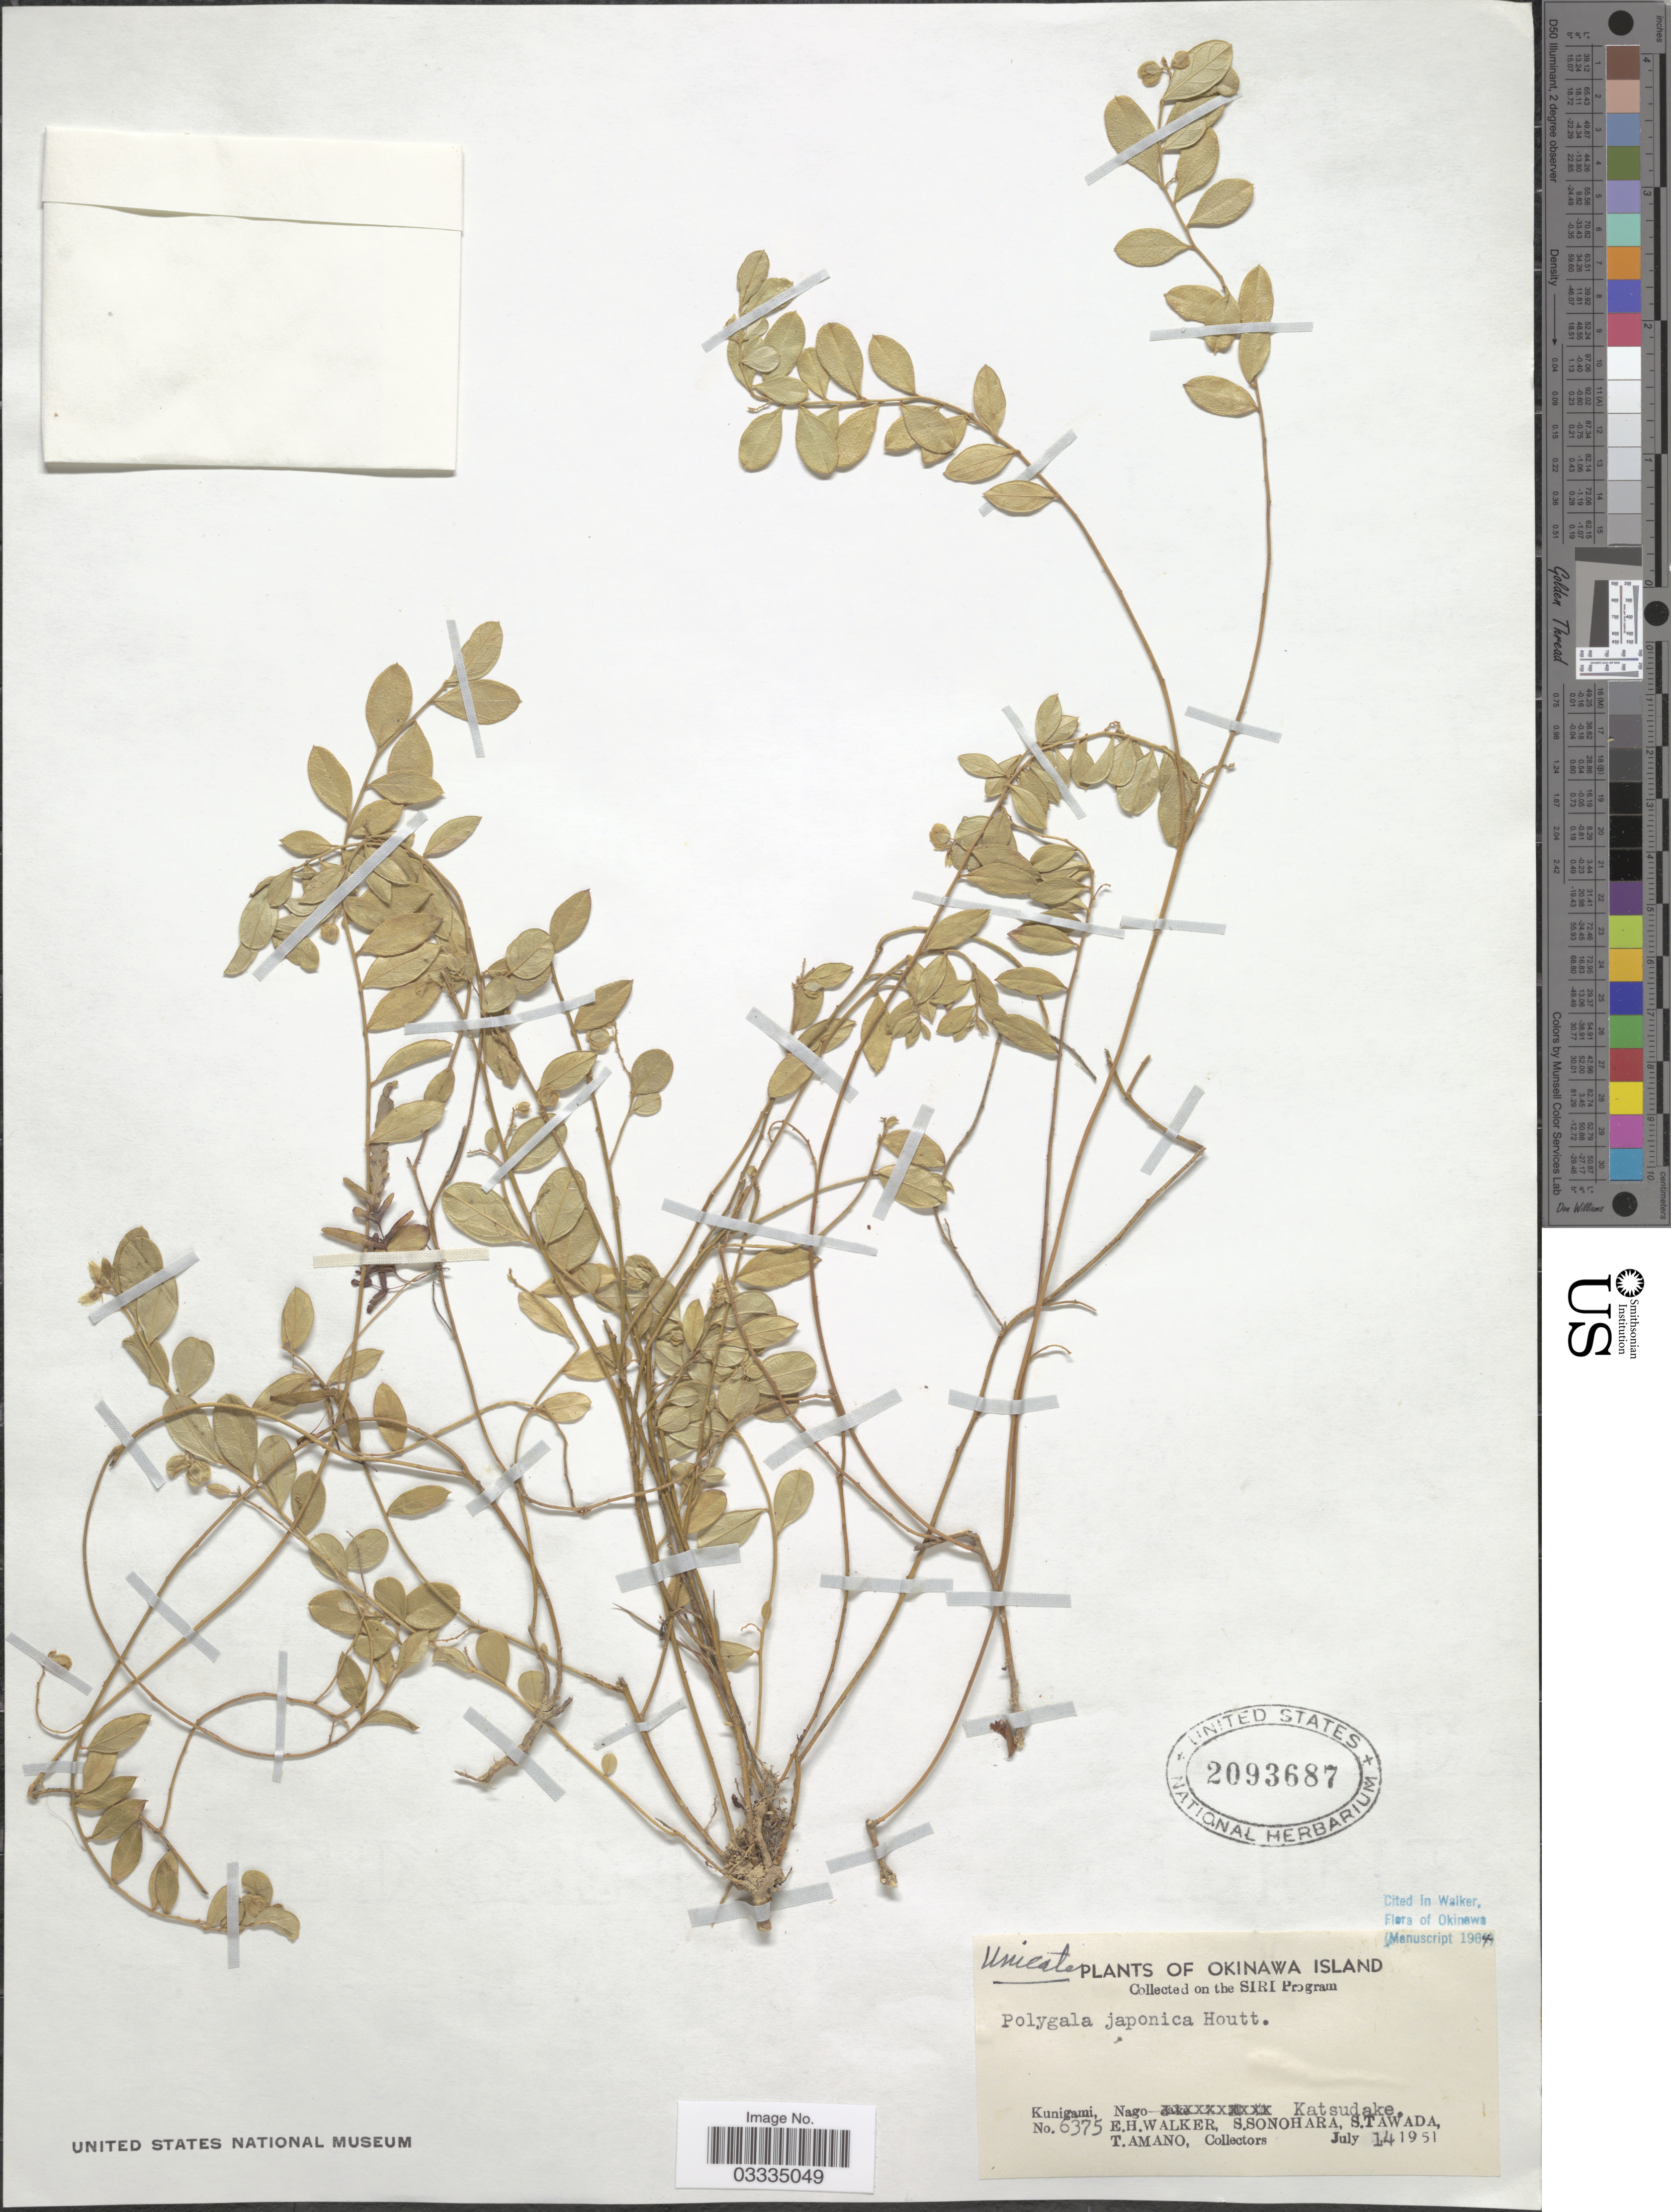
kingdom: Plantae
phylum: Tracheophyta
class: Magnoliopsida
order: Fabales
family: Polygalaceae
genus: Polygala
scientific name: Polygala japonica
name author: Houtt.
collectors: E. H. Walker, S. Sonohara, S. Tawada & T. Amano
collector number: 6375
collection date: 1951-07-14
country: Japan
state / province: Okinawa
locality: Okinawa Island. Kunigami, Nago Katsudake.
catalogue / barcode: US 2093687